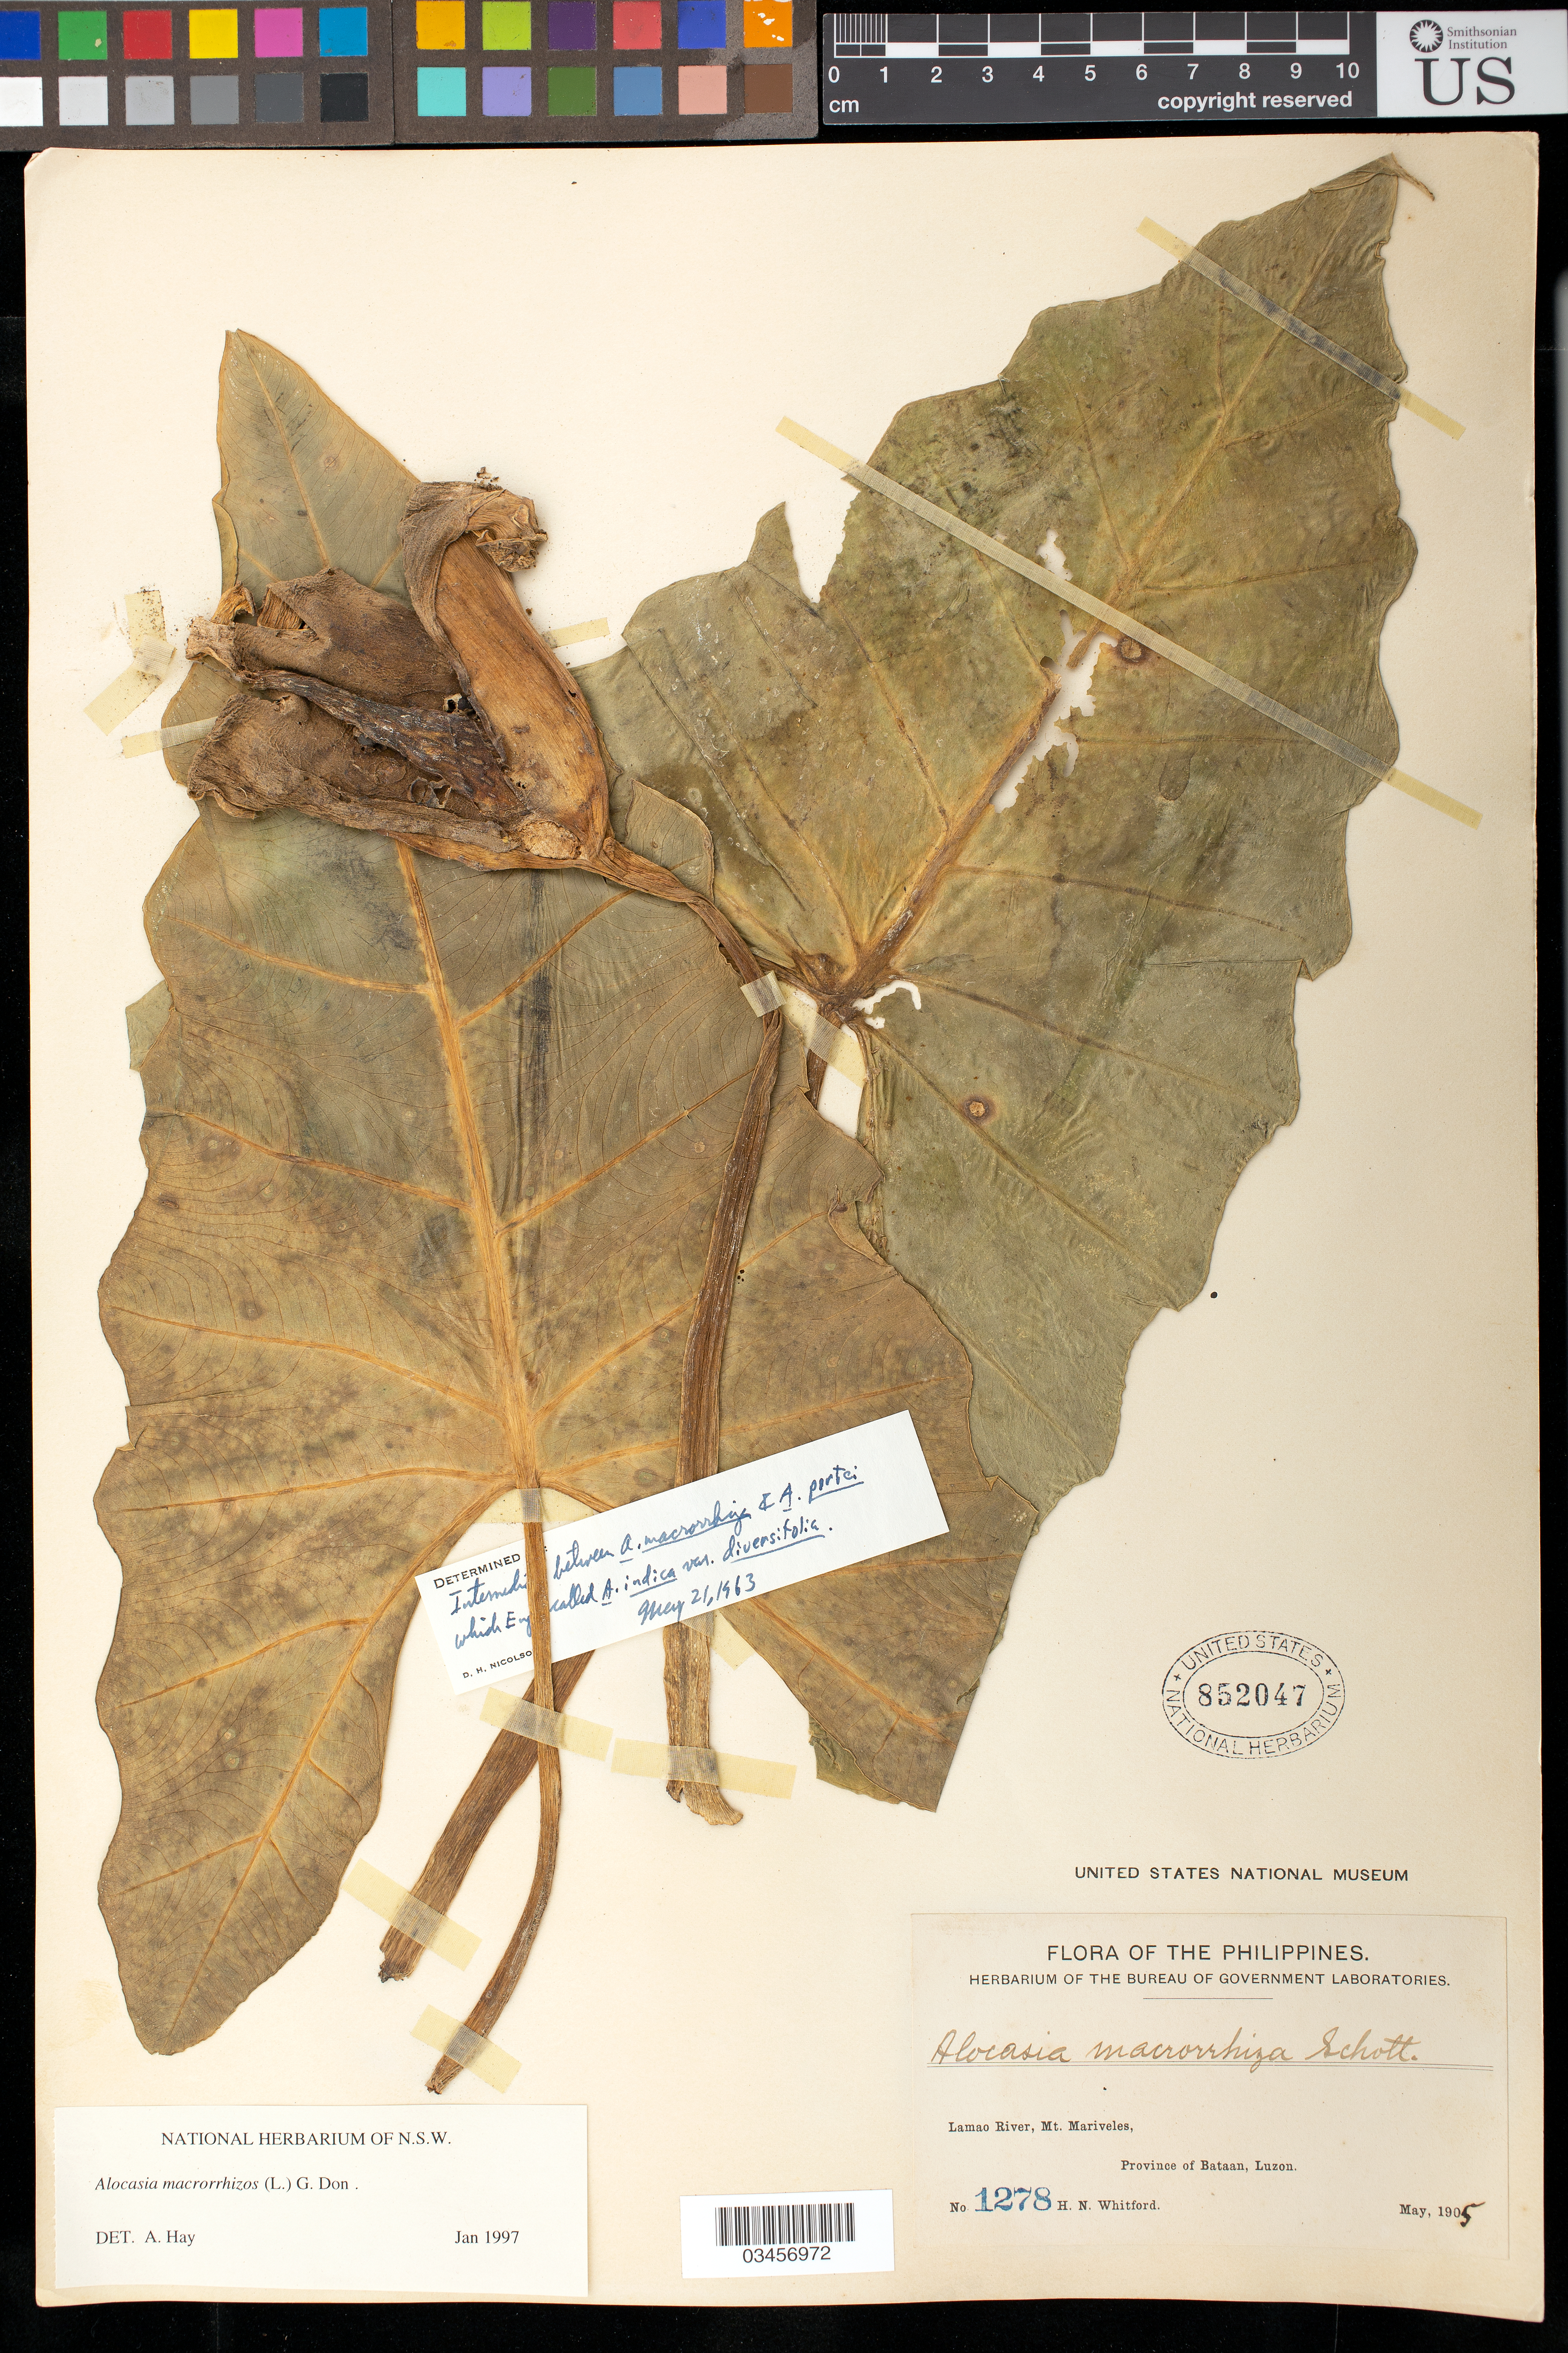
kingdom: Plantae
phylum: Tracheophyta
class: Liliopsida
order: Alismatales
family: Araceae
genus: Alocasia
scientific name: Alocasia macrorrhizos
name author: (L.) G. Don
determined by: Hay, A.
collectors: H. N. Whitford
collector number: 1278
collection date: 1905-05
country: Philippines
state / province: Central Luzon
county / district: Bataan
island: Luzon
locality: Lamao River, Mt. Mariveles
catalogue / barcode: US 852047